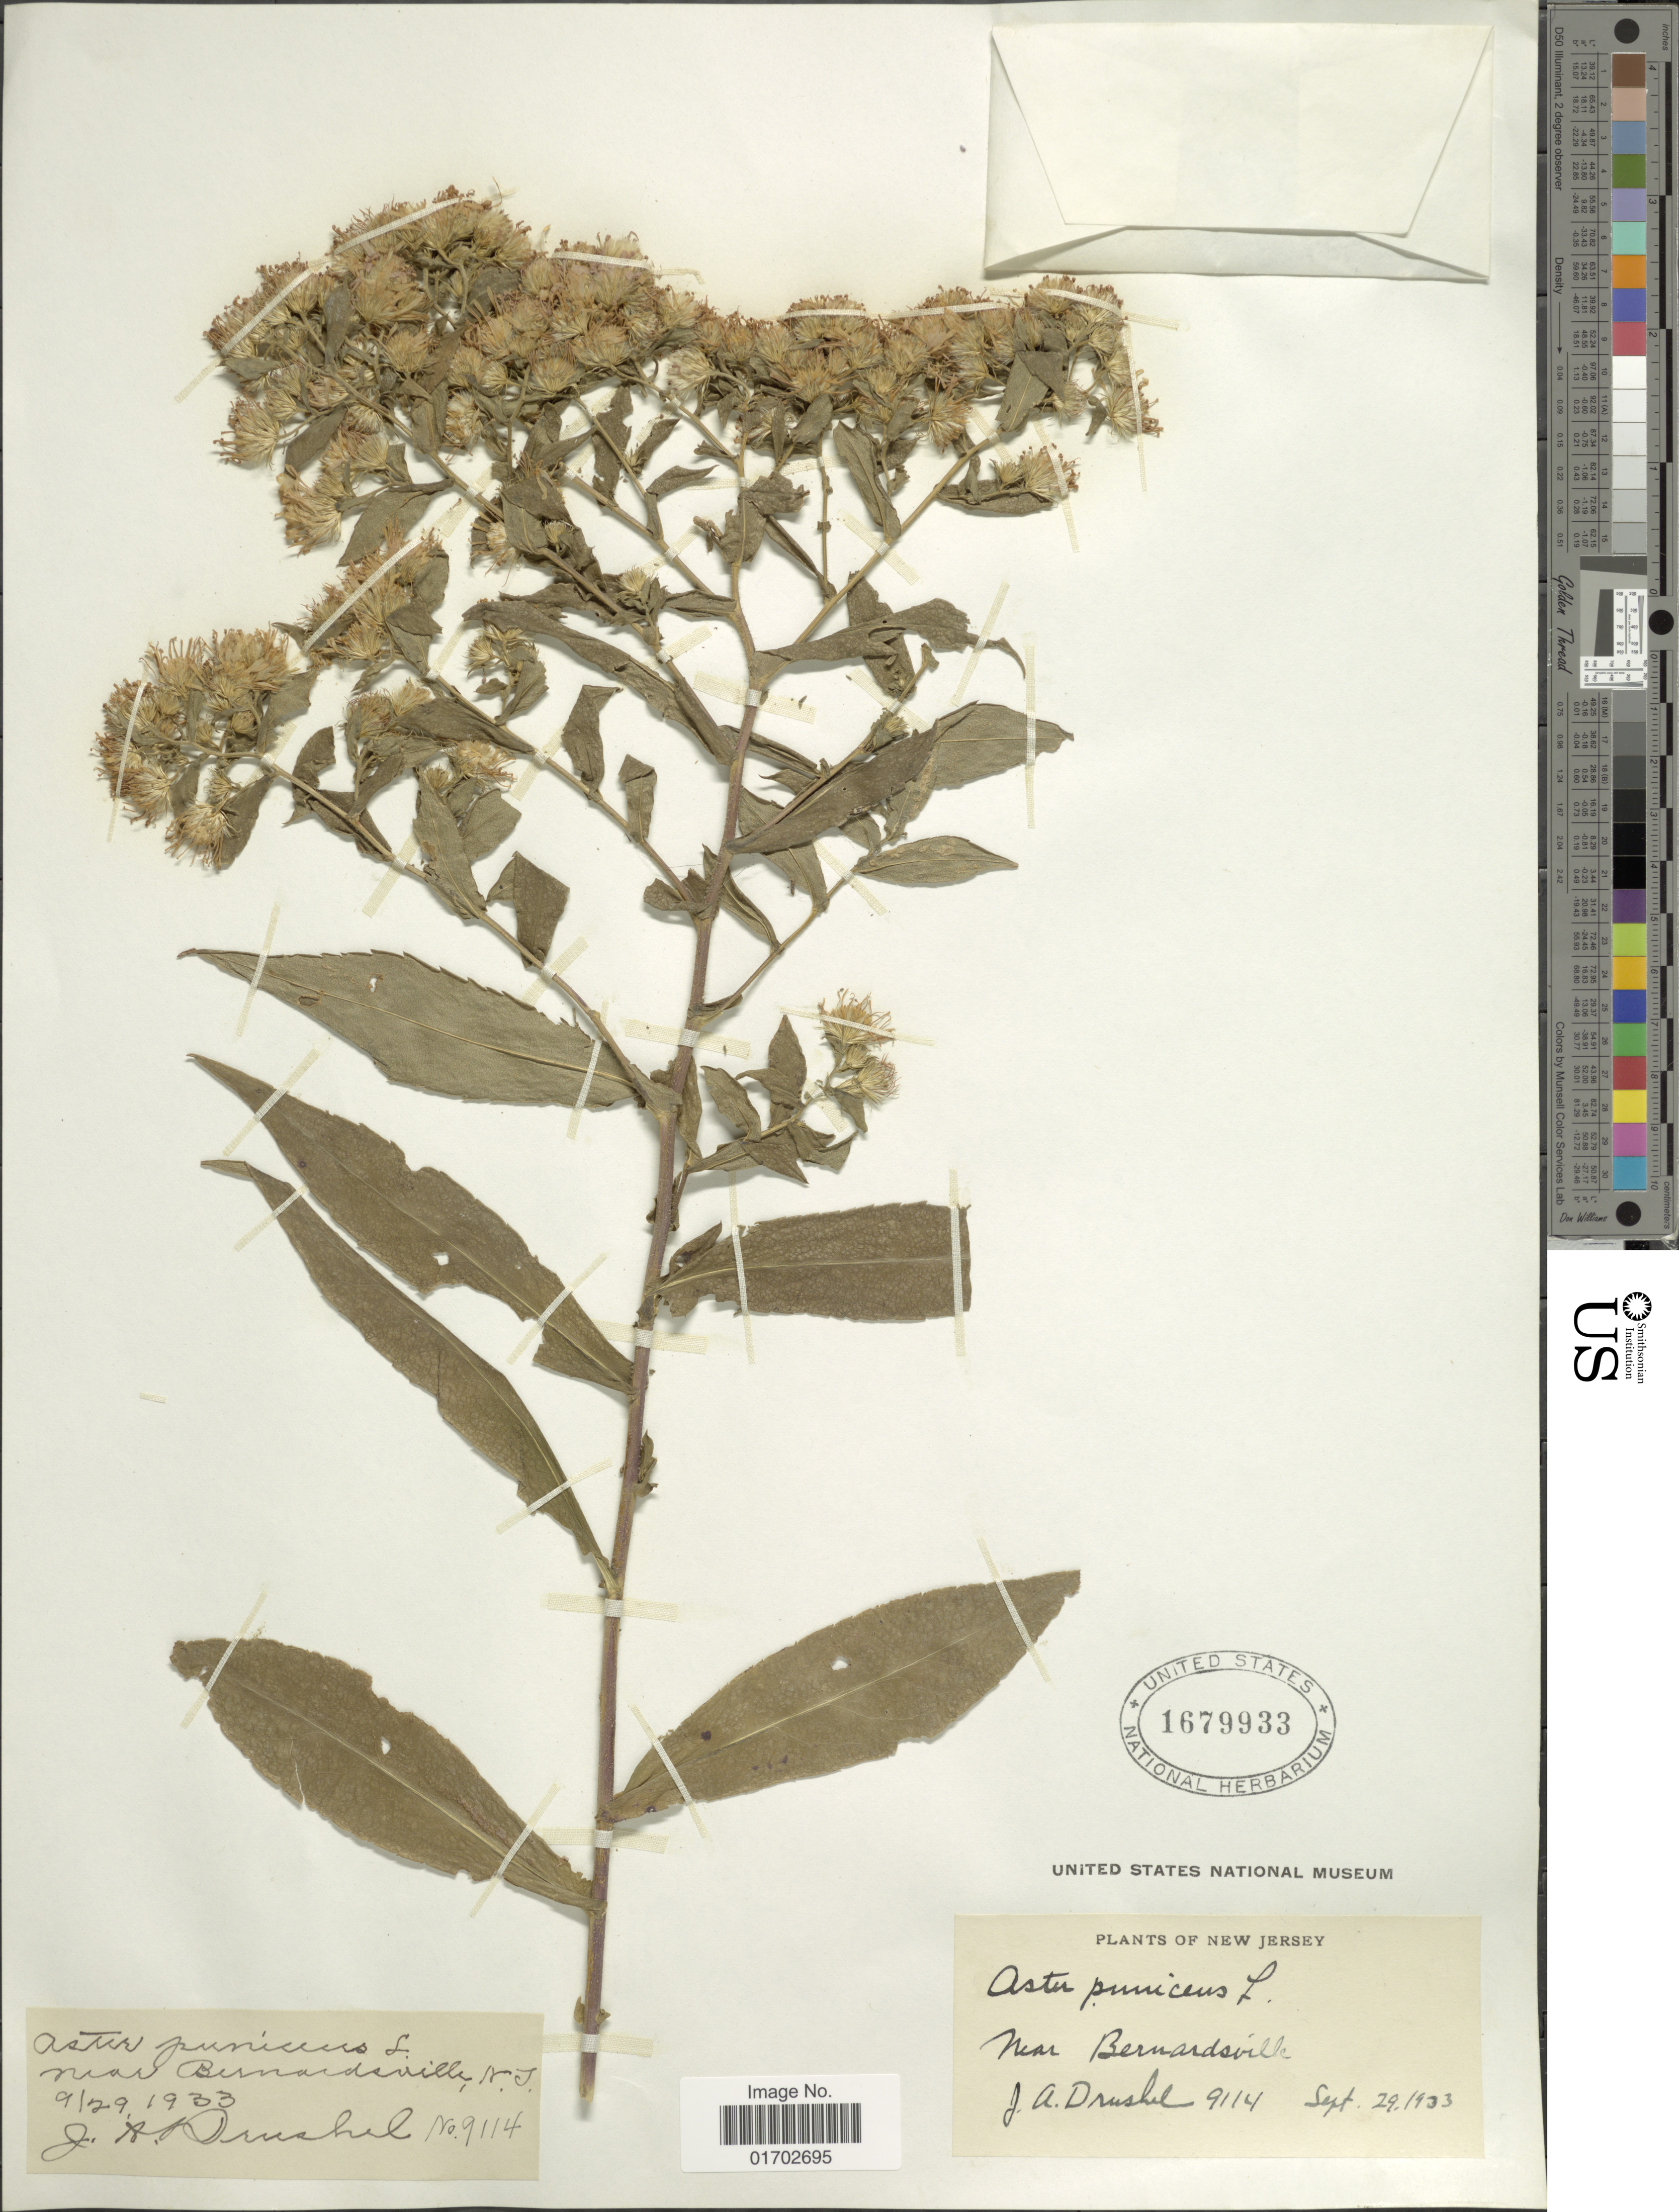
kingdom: Plantae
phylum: Tracheophyta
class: Magnoliopsida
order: Asterales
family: Asteraceae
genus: Symphyotrichum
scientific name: Symphyotrichum puniceum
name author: (L.) Á. Löve & D. Löve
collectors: J. A. Drushel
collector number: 9114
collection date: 1933-09-29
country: United States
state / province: New Jersey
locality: Near Bernardsville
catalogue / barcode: US 1679933